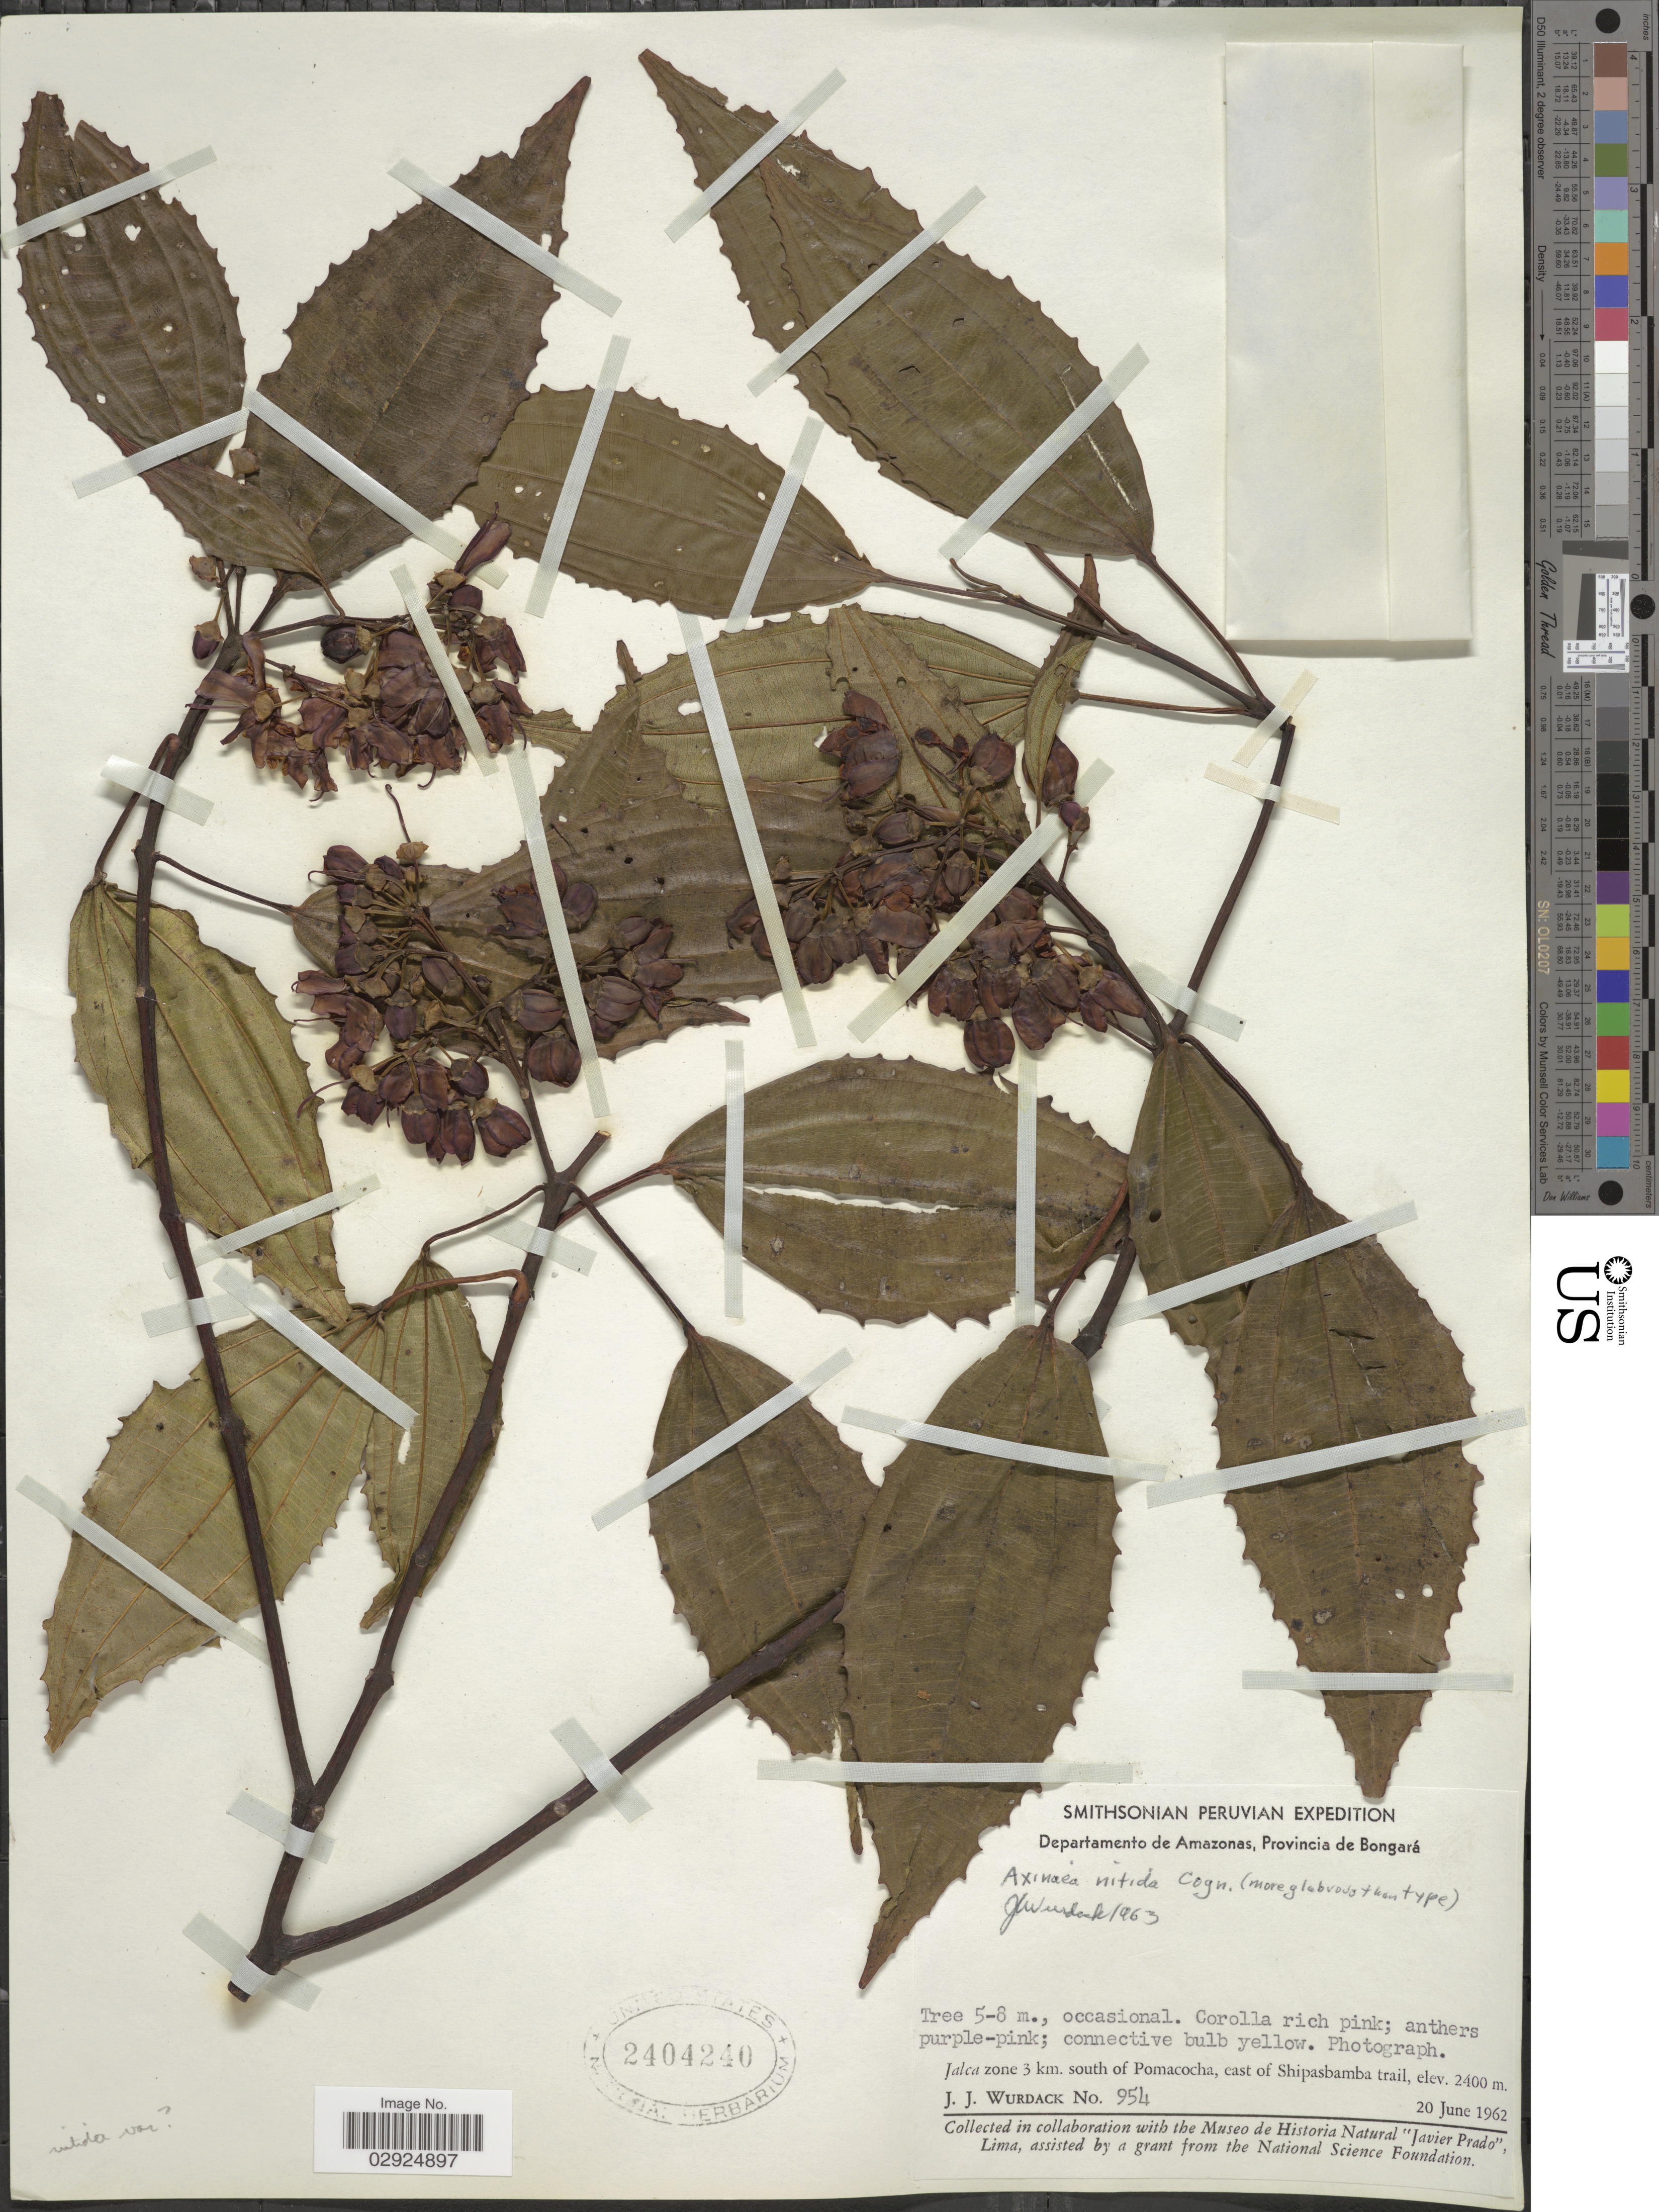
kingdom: Plantae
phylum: Tracheophyta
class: Magnoliopsida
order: Myrtales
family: Melastomataceae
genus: Axinaea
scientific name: Axinaea nitida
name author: Cogn.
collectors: J. J. Wurdack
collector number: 954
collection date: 1962-05-20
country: Peru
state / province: Amazonas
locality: Departamento de Amazonas, Provincia de Chachapoyas, Jalca zone 3 km. south of Pomacocha, east of Shipasbamba trail.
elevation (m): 2400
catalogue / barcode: US 2404240